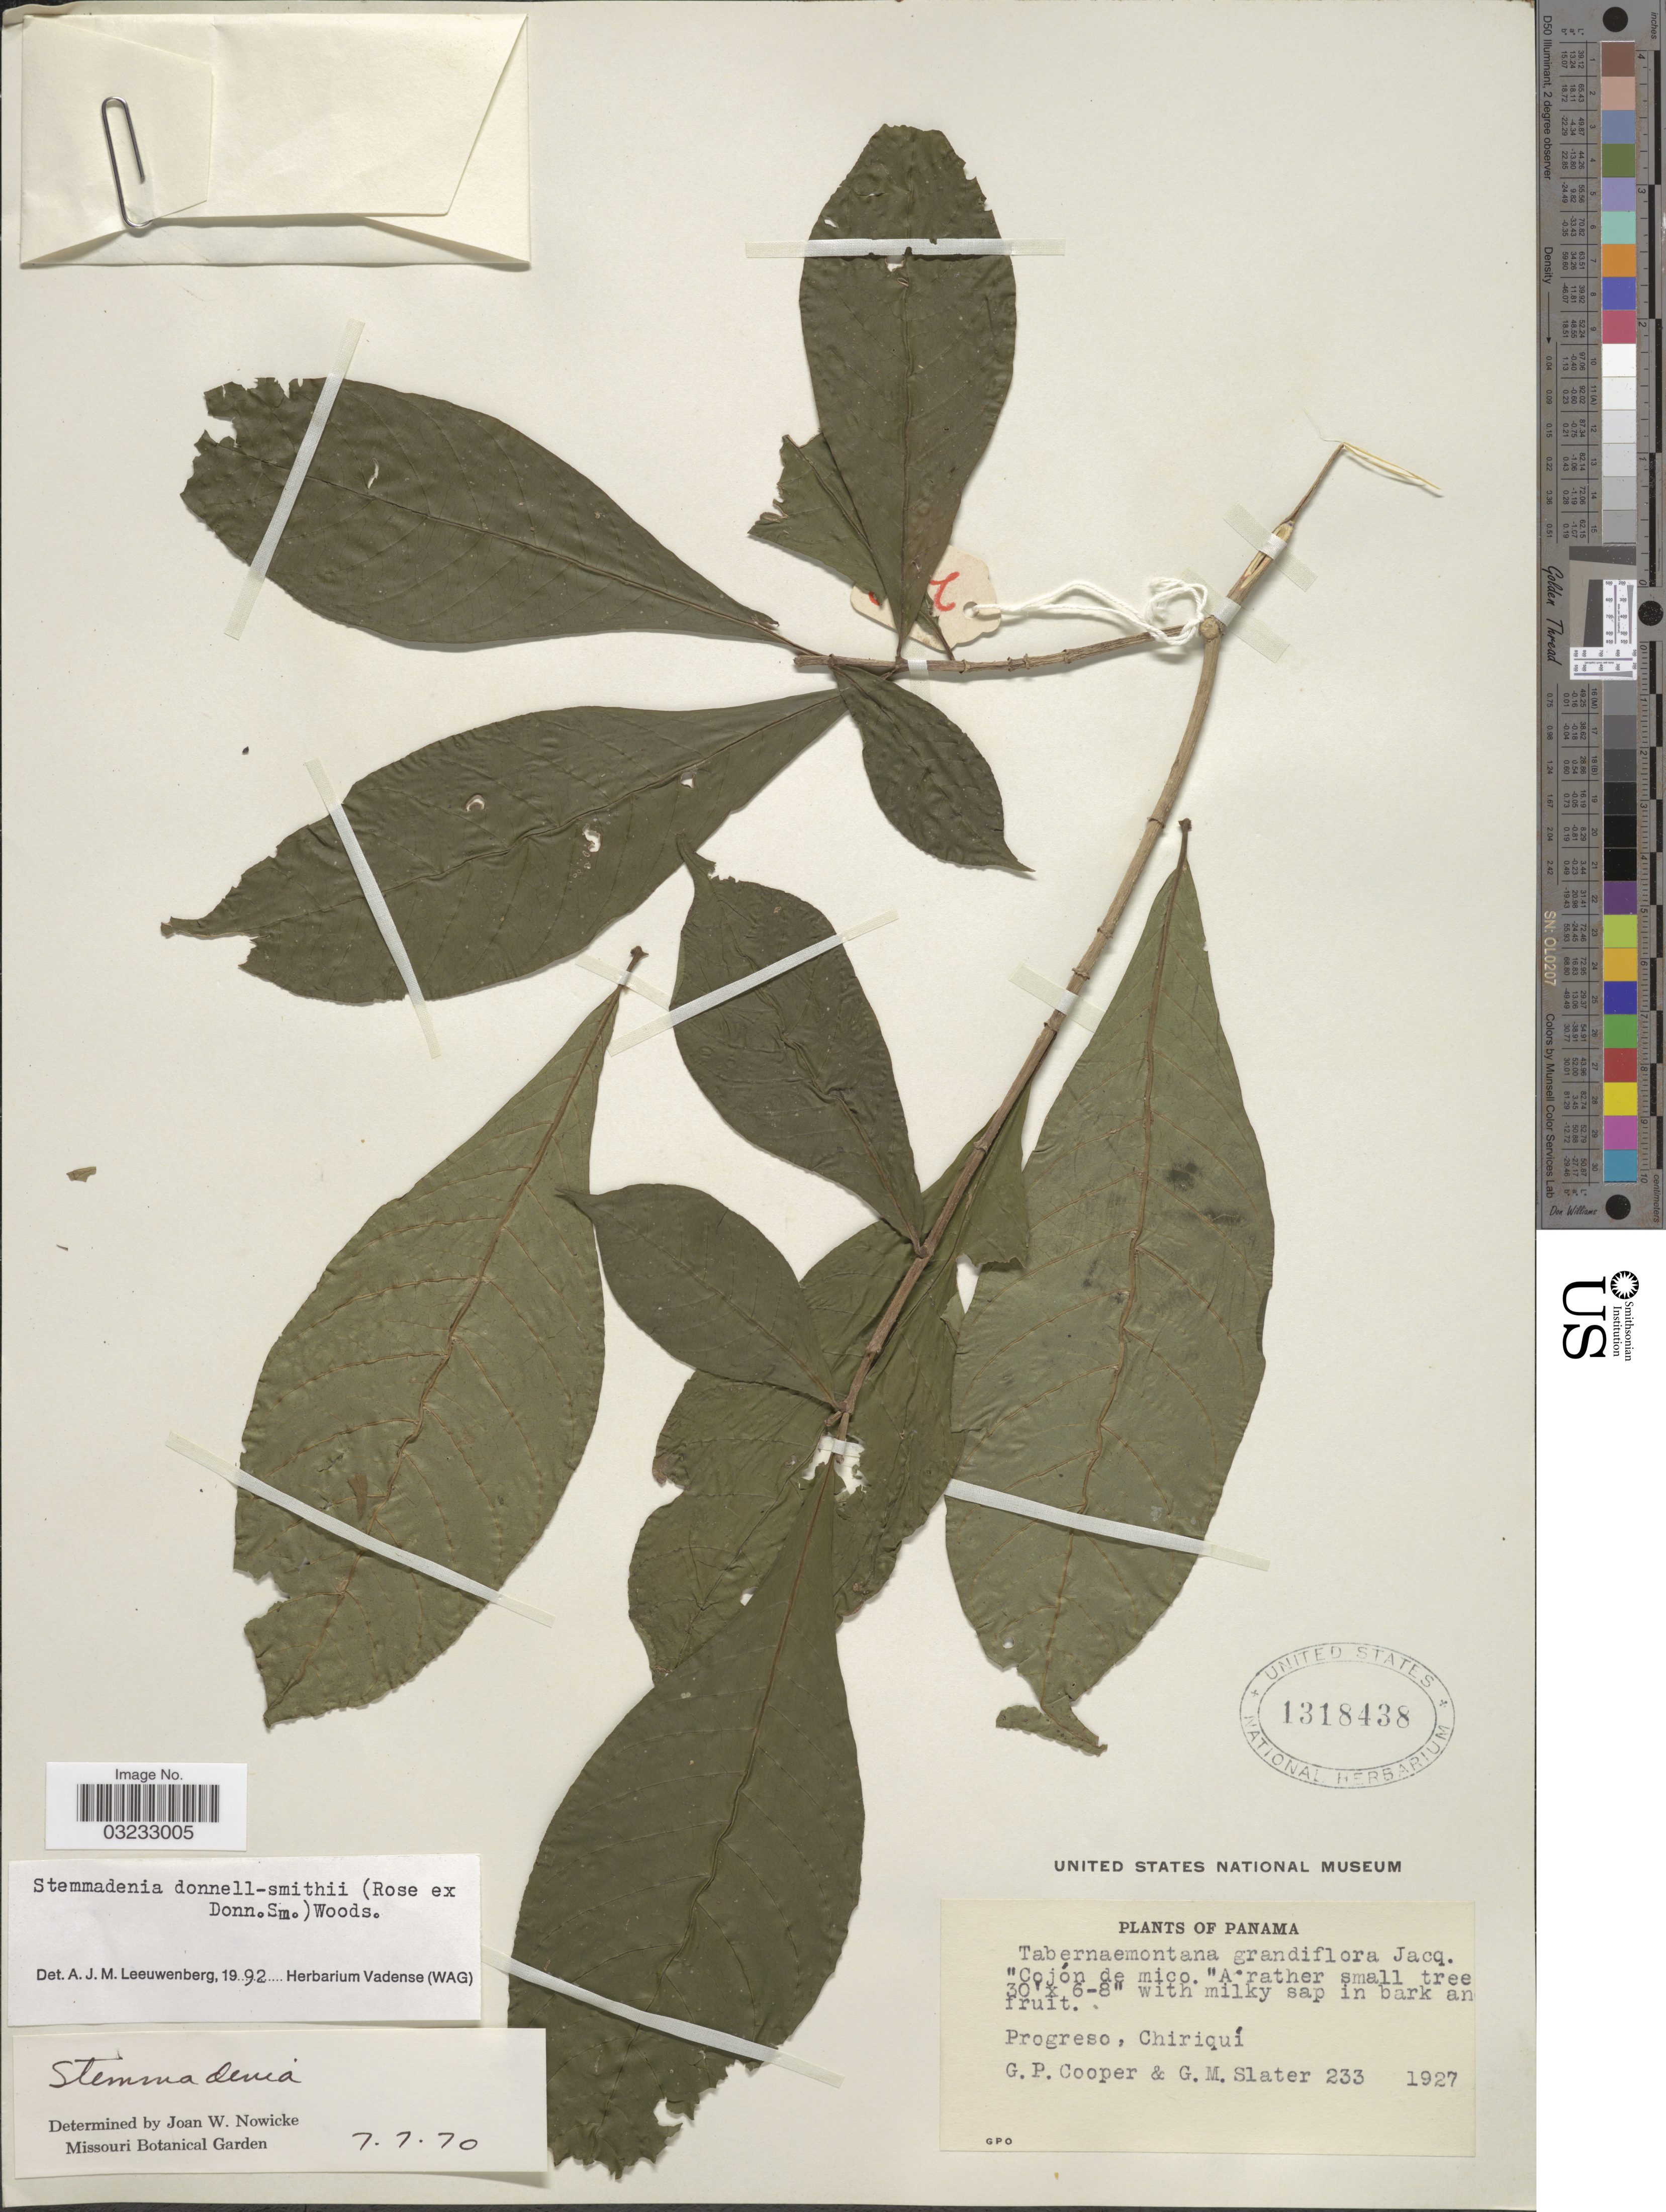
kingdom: Plantae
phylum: Tracheophyta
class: Magnoliopsida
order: Gentianales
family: Apocynaceae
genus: Stemmadenia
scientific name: Stemmadenia donnell-smithii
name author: (Rose ex Donn. Sm.) Woodson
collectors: G. Cooper & G. Slater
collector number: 233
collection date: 1927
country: Panama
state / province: Chiriqui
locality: Progreso, Chiriquí.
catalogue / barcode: US 1318438